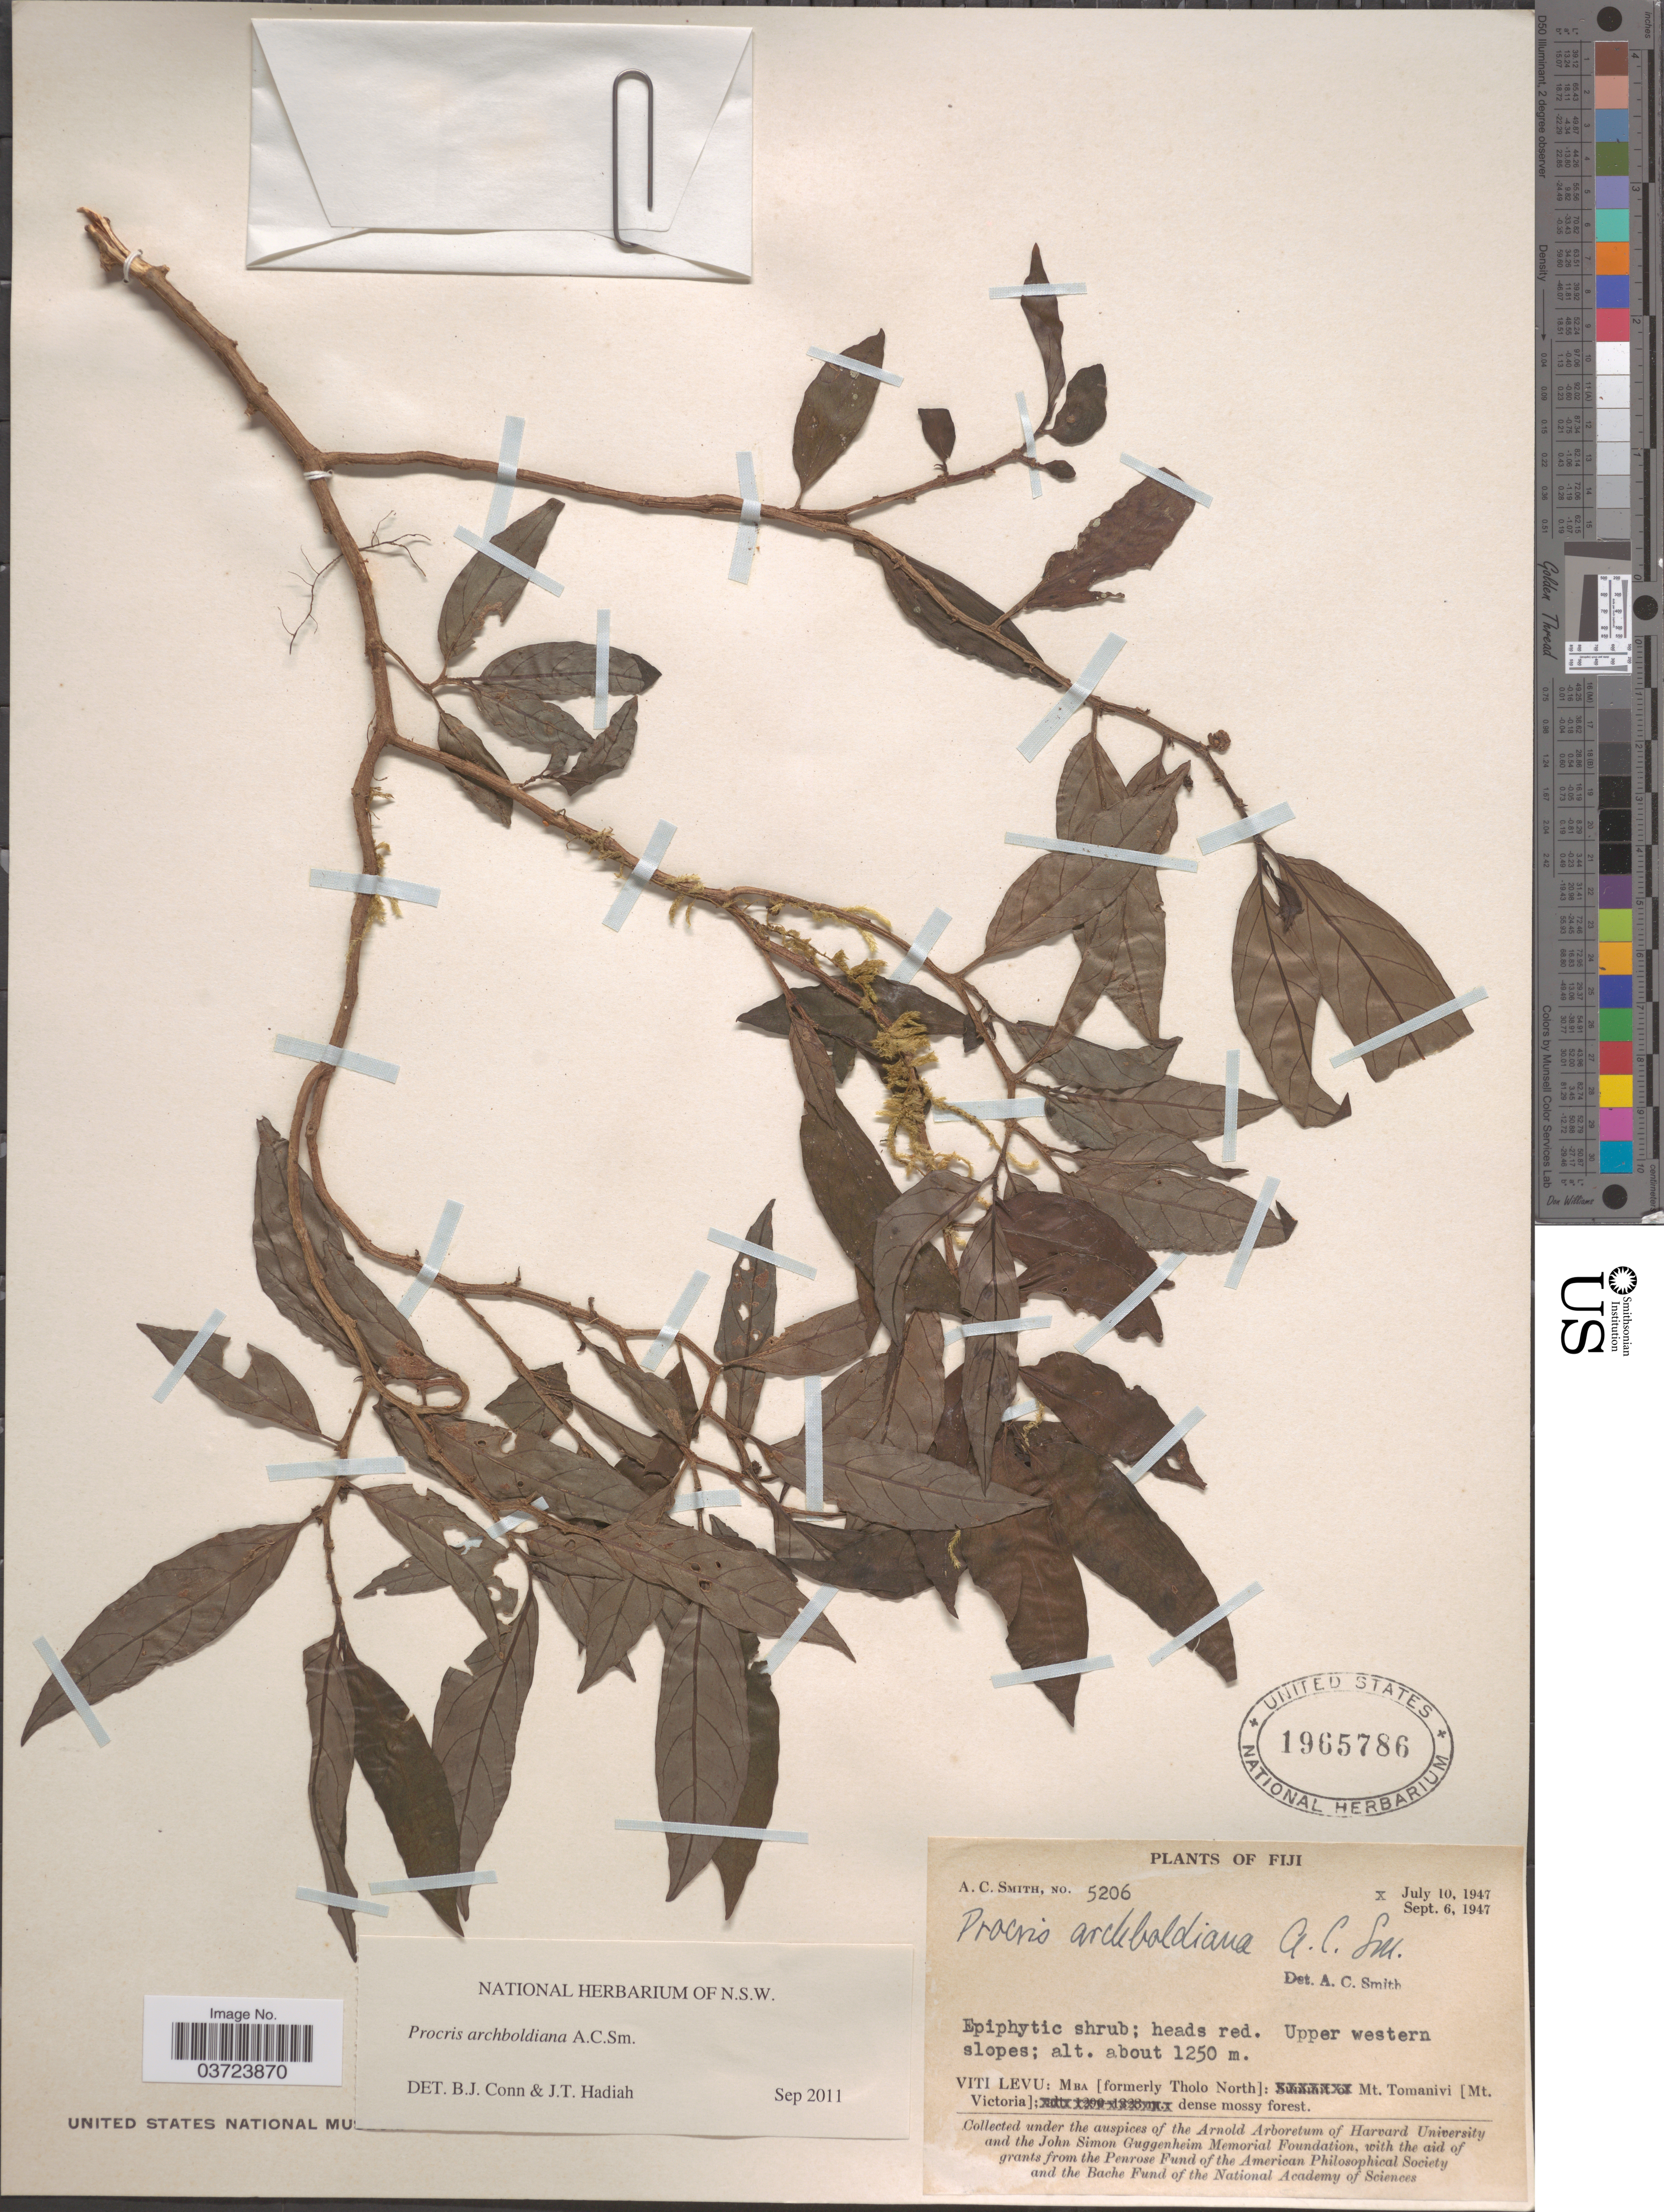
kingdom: Plantae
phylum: Tracheophyta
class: Magnoliopsida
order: Rosales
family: Urticaceae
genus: Procris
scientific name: Procris archboldiana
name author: A.C. Sm.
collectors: A. C. Smith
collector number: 5206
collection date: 1947-07-10/1947-09-06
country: Fiji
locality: Viti Levu: Mba [formerly Tholo North]: Mt. Tomanivi [Mt. Victoria].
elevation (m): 1250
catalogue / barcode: US 1965786